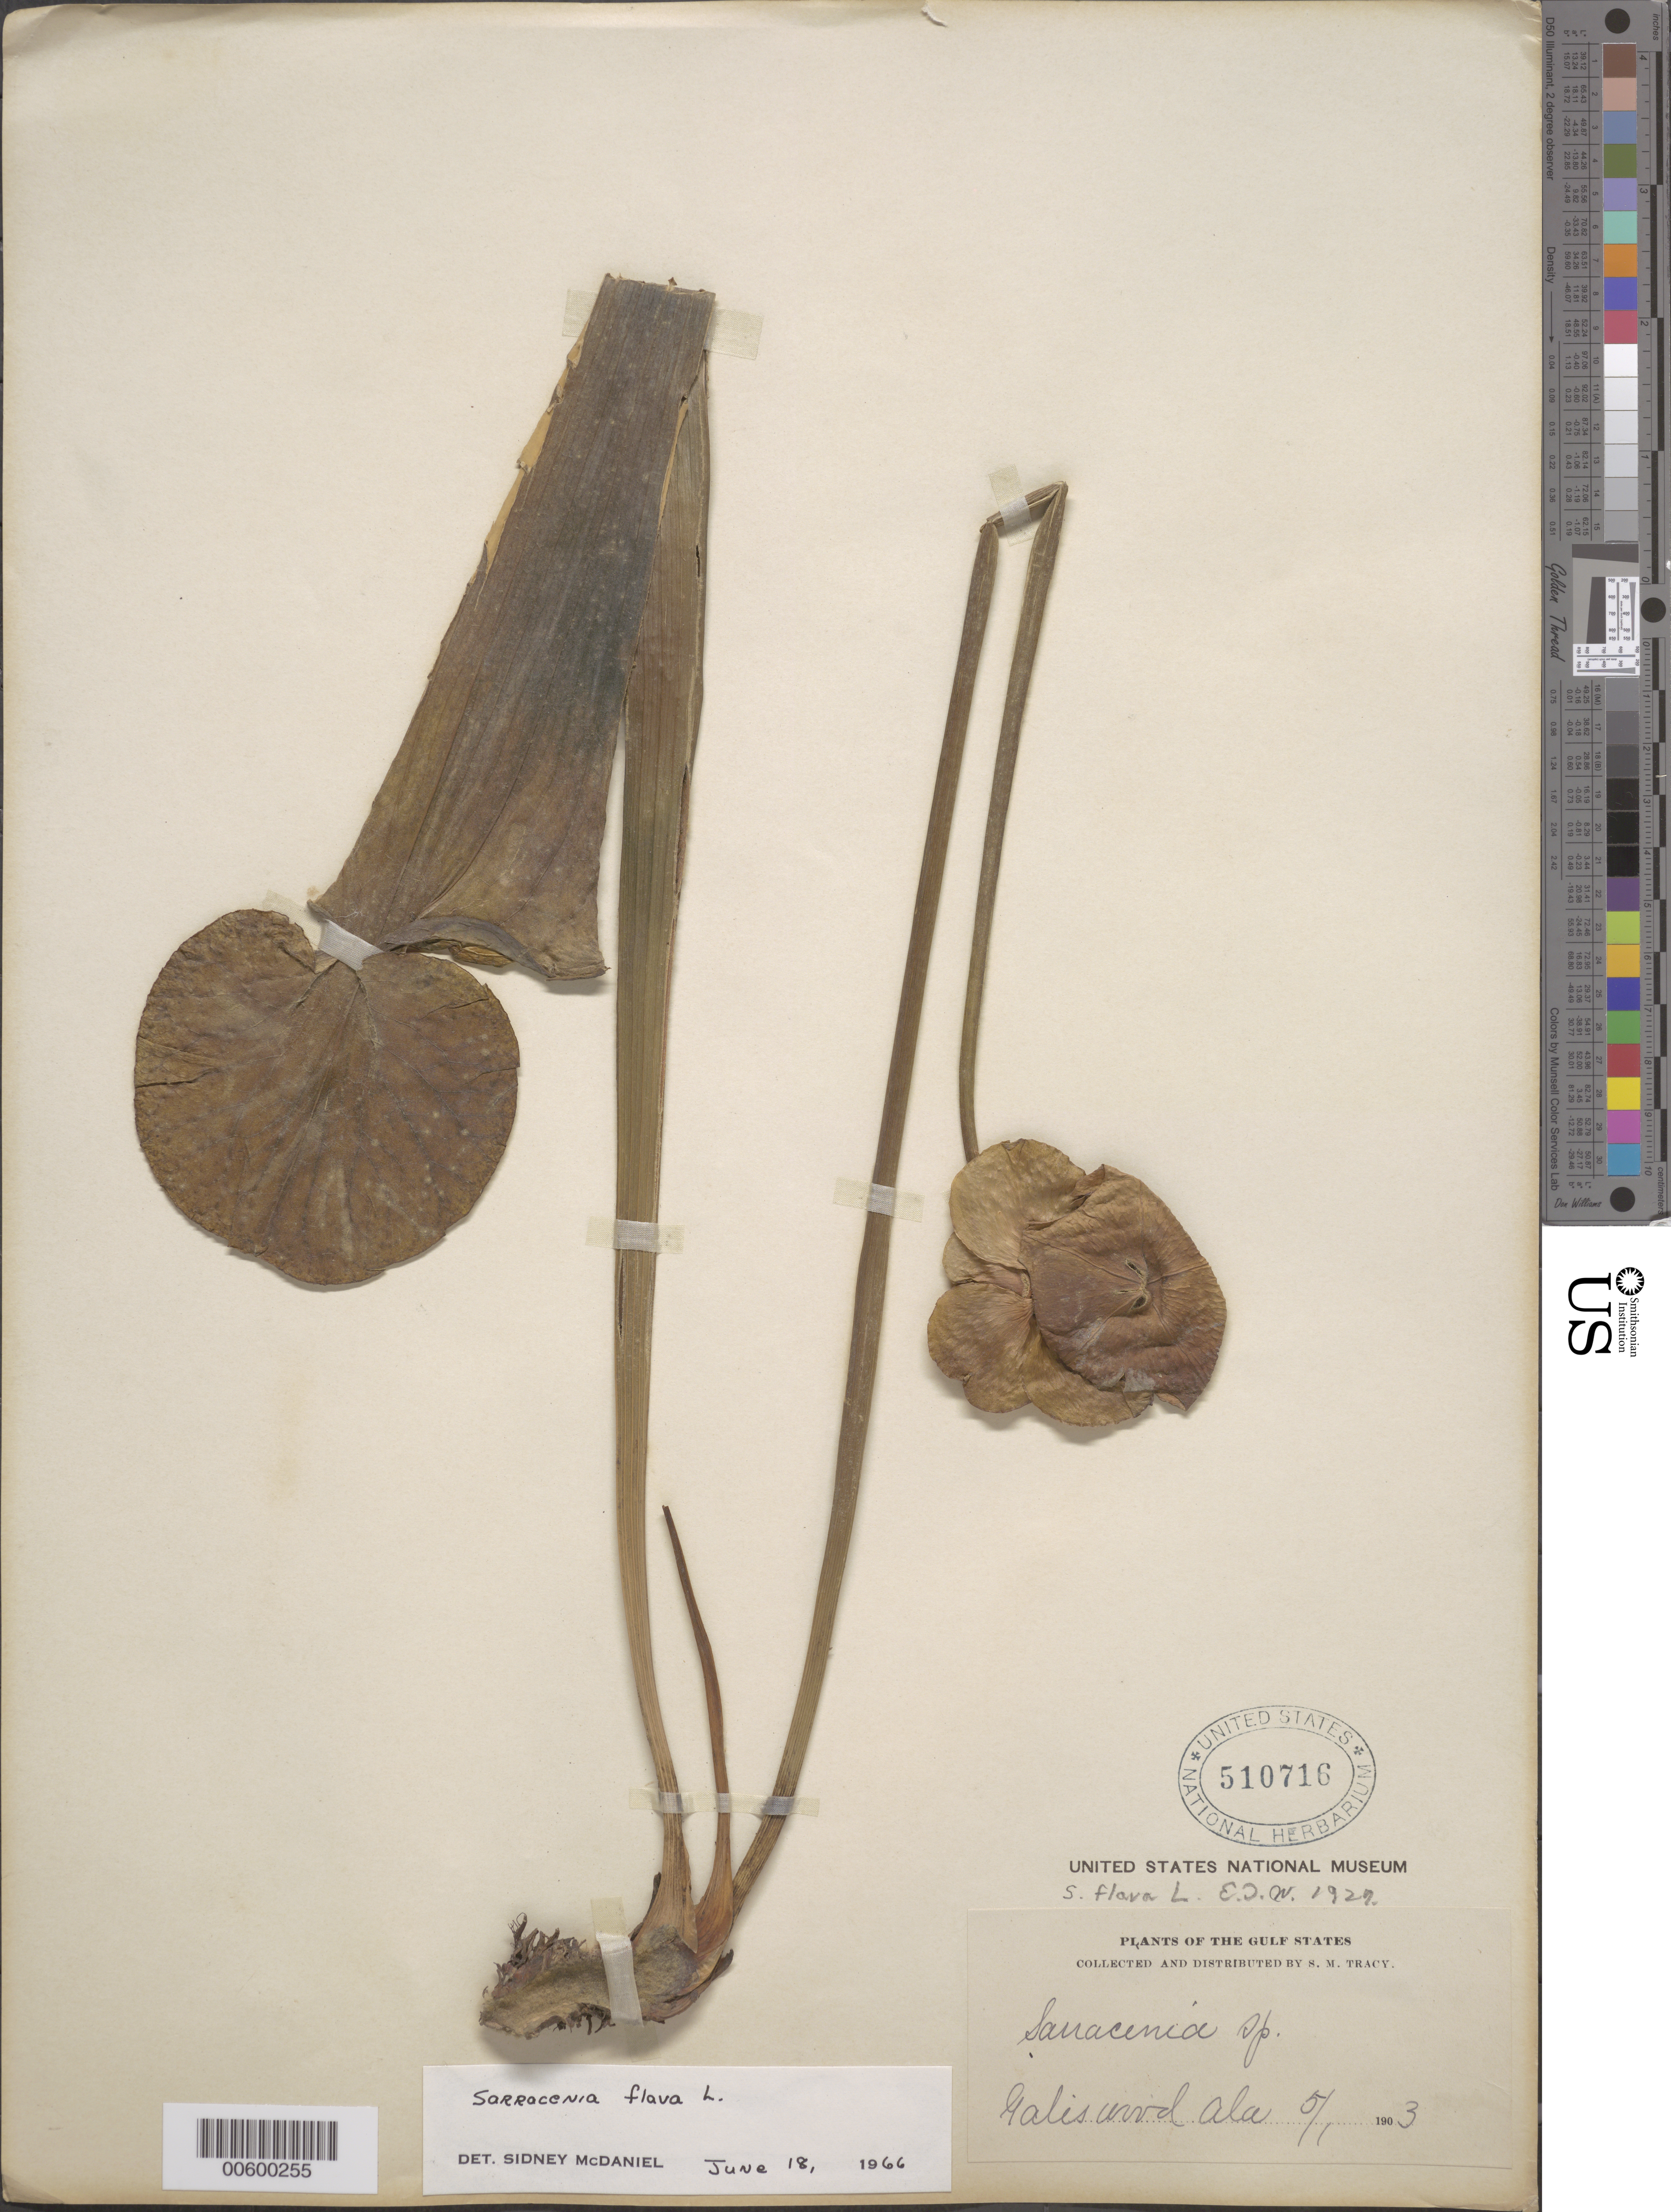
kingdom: Plantae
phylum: Tracheophyta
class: Magnoliopsida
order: Ericales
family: Sarraceniaceae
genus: Sarracenia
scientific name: Sarracenia flava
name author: L.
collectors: S. M. Tracy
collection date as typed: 01 May 1903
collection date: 1903-05-01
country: United States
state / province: Alabama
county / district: Baldwin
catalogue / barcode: US 510716